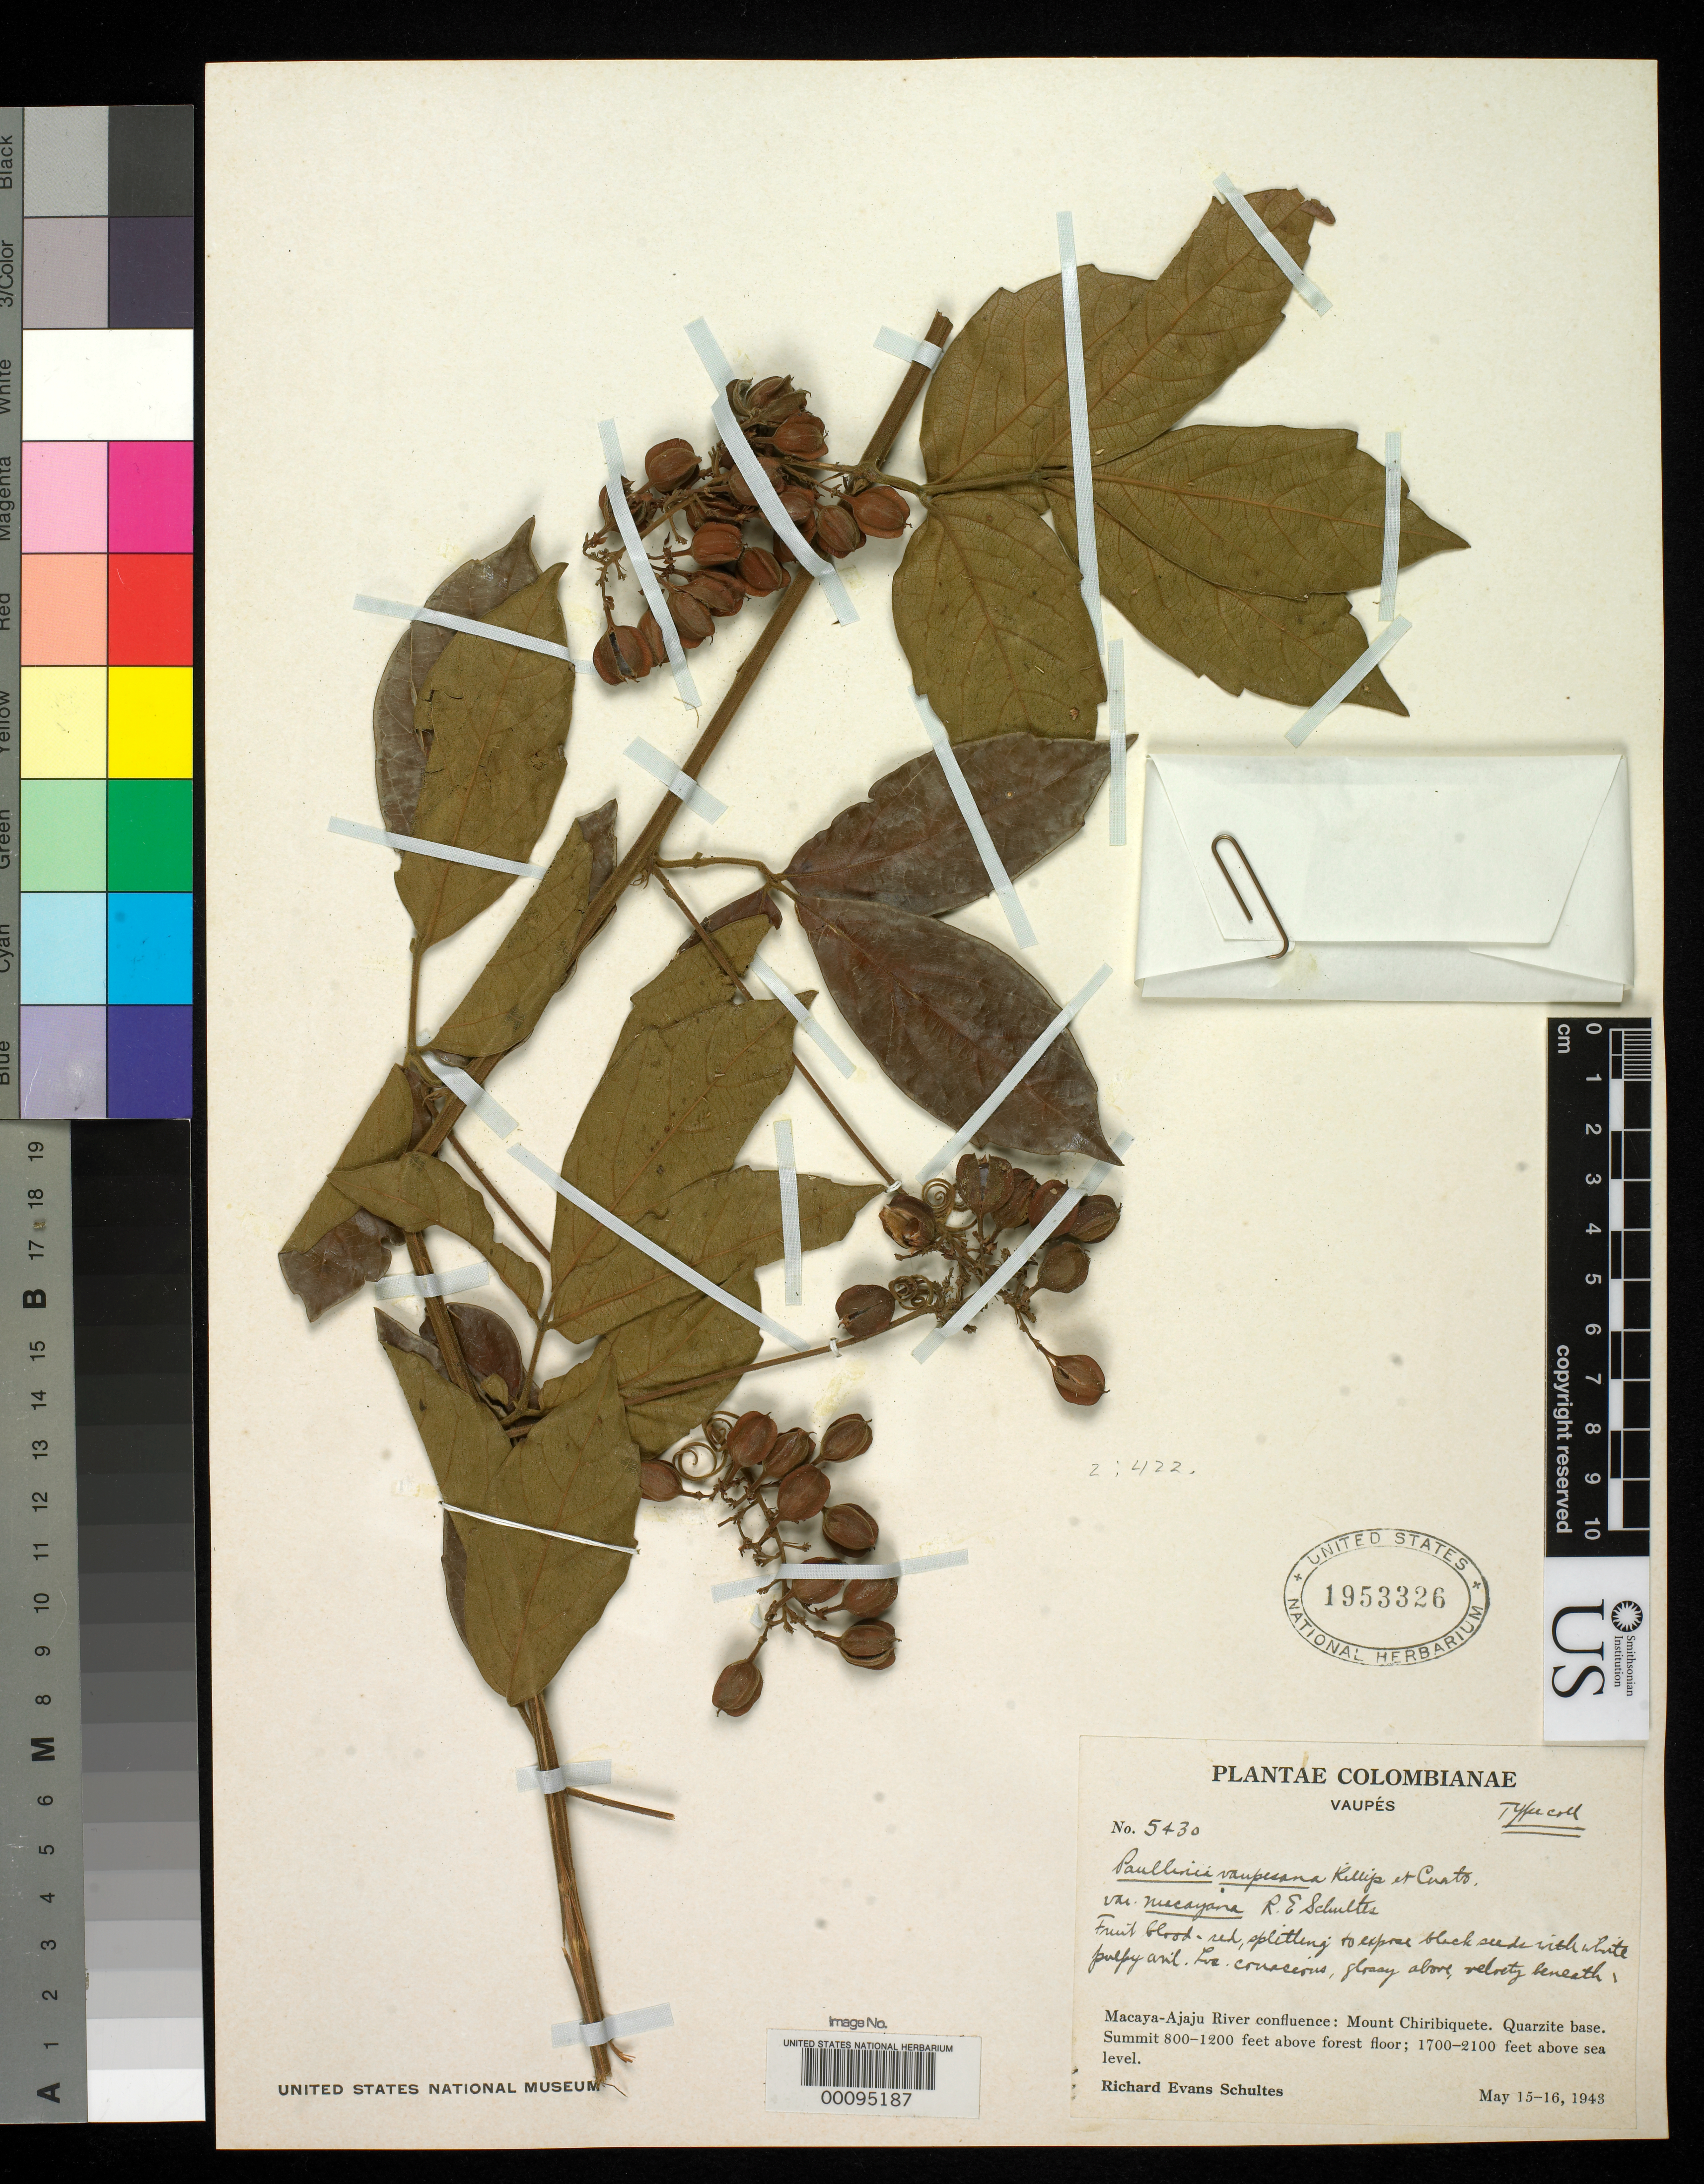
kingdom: Plantae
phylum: Tracheophyta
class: Magnoliopsida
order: Sapindales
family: Sapindaceae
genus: Paullinia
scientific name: Paullinia vaupesana var. macayana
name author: R.E. Schult.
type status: Isotype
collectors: R. E. Schultes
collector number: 5430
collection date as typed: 15 May 1943 to 16 May 1943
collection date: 1943-05-15/1943-05-16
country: Colombia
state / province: Vaupés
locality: Macaya-ajaju River confluence, Mount Chiribiquete, summit.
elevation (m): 1700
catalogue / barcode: US 1953326